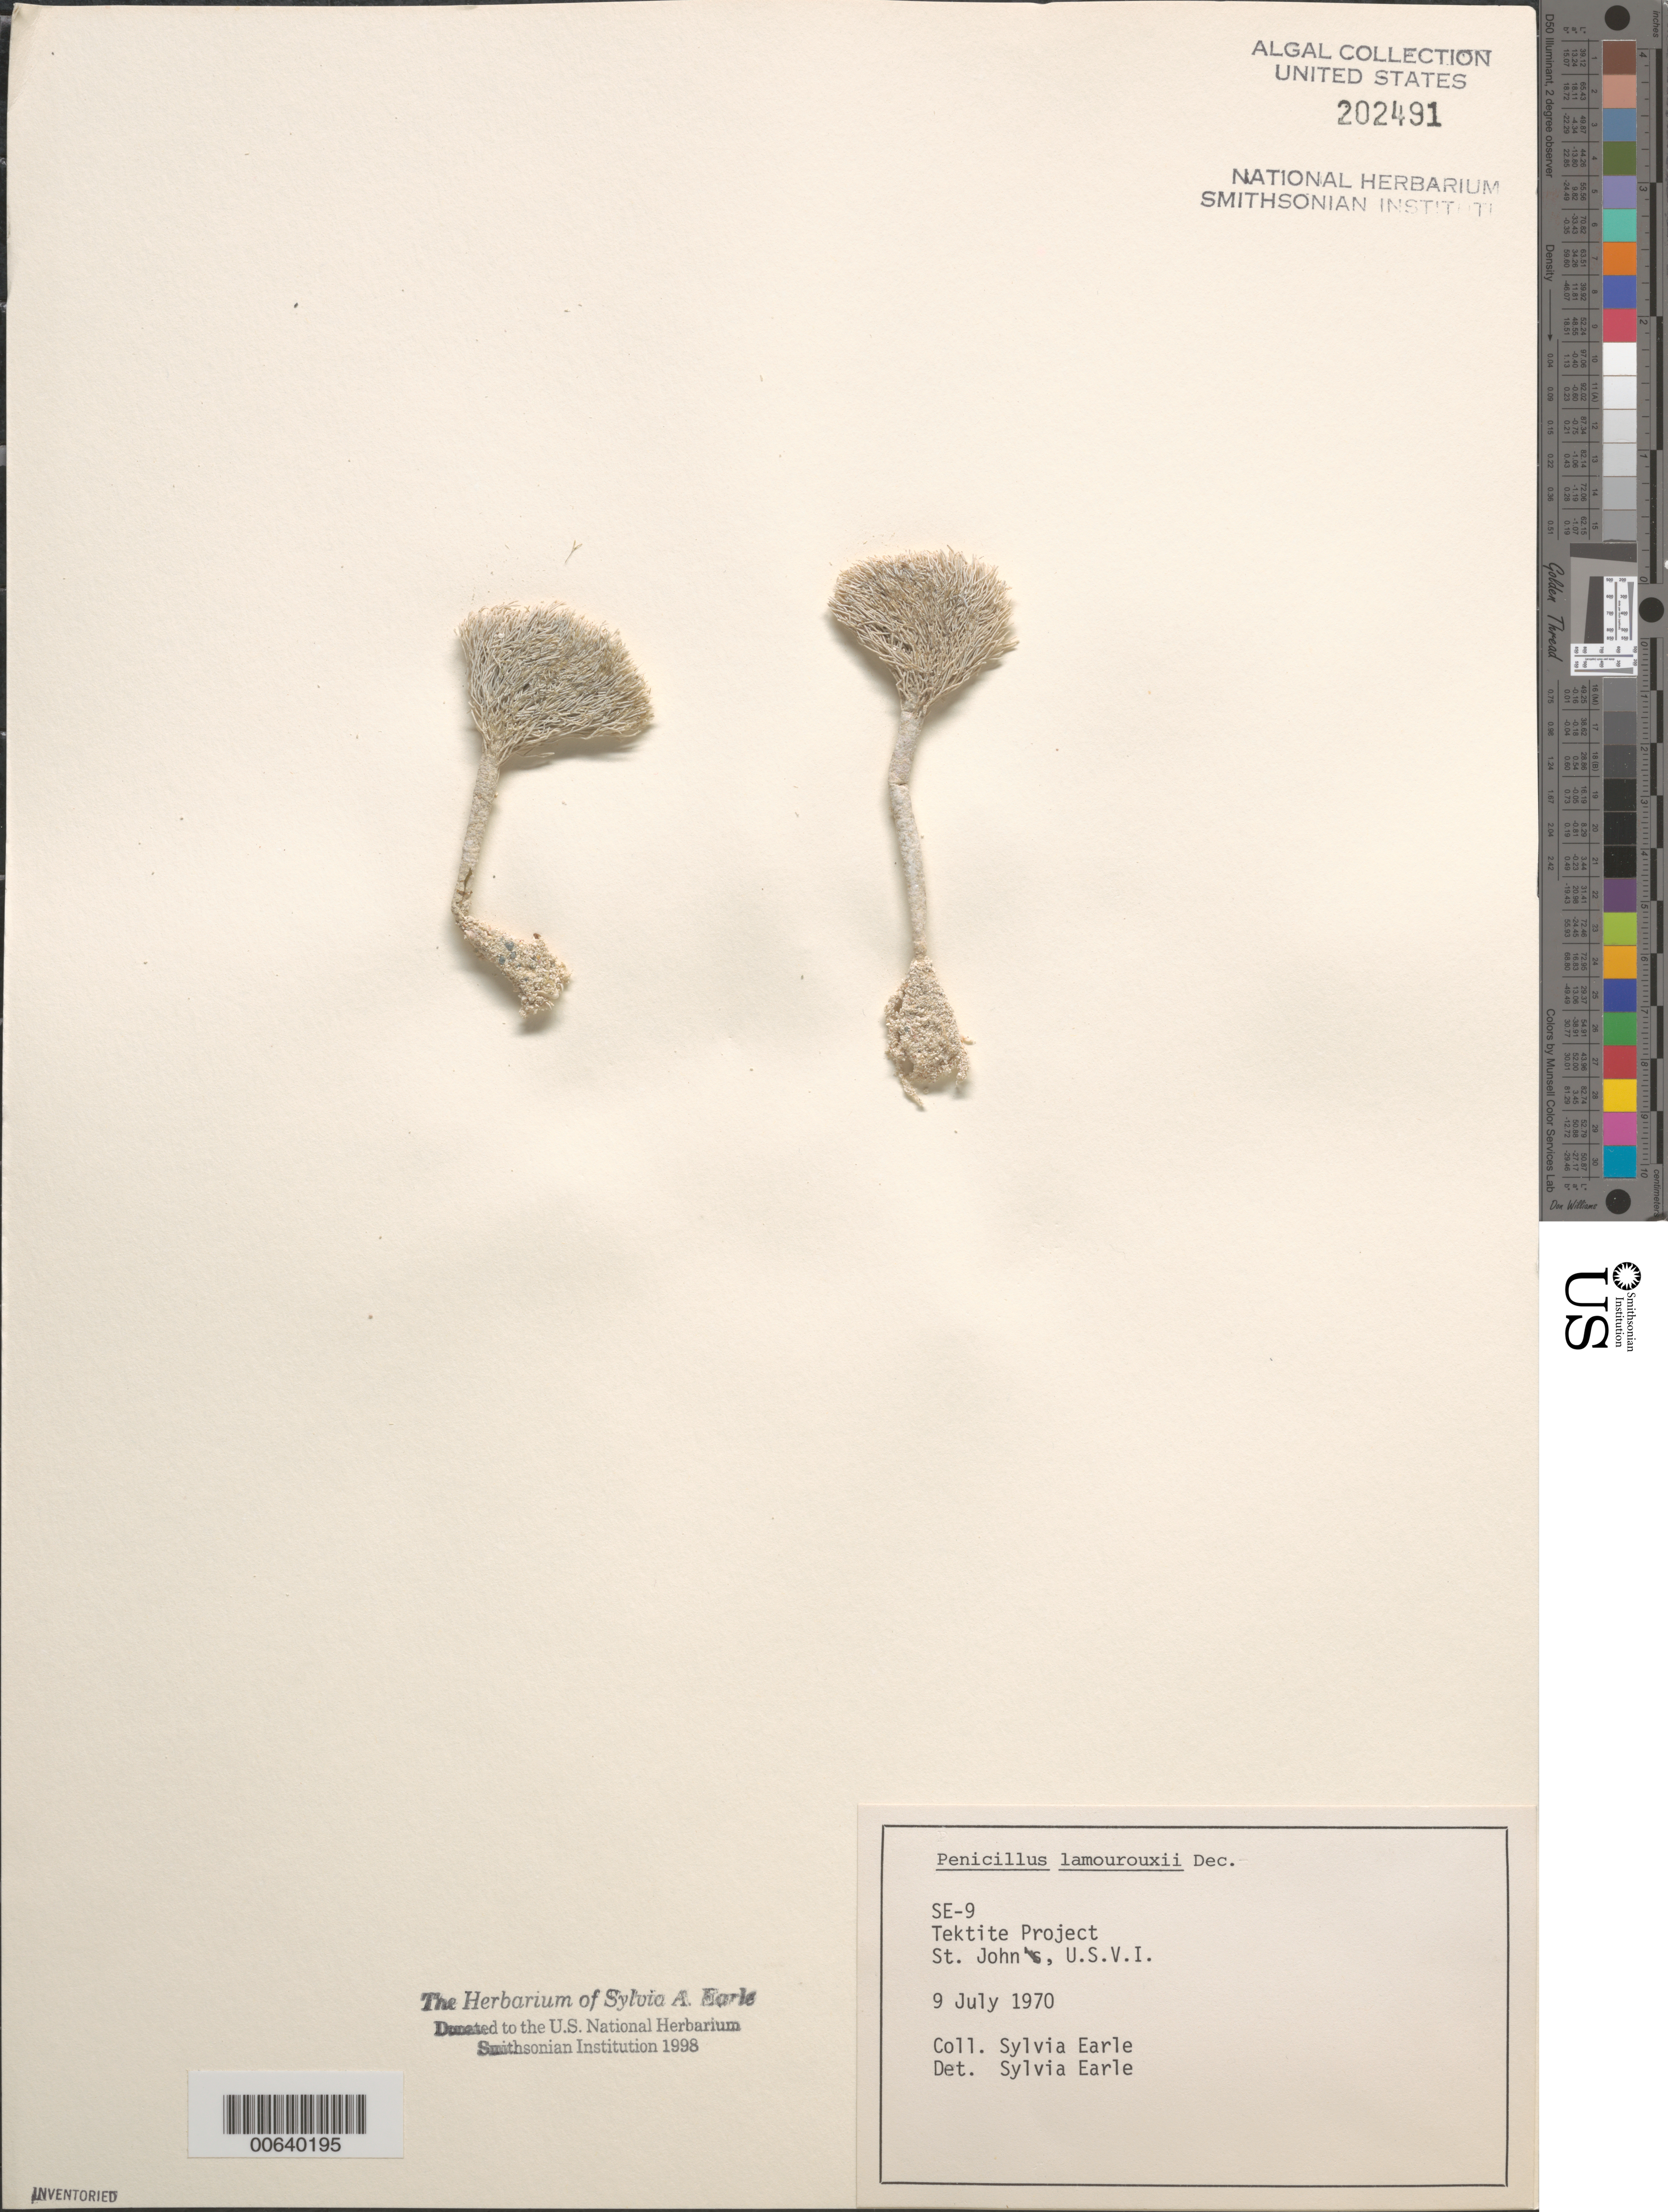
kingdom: Plantae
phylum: Chlorophyta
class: Ulvophyceae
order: Bryopsidales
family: Udoteaceae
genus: Penicillus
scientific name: Penicillus lamourouxii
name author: Decne.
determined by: Earle, S. A.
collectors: S. A. Earle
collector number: Se 9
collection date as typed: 09 Jul 1970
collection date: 1970-07-09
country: U.S. Virgin Islands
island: St. John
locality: Tektite Project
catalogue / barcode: US 202491